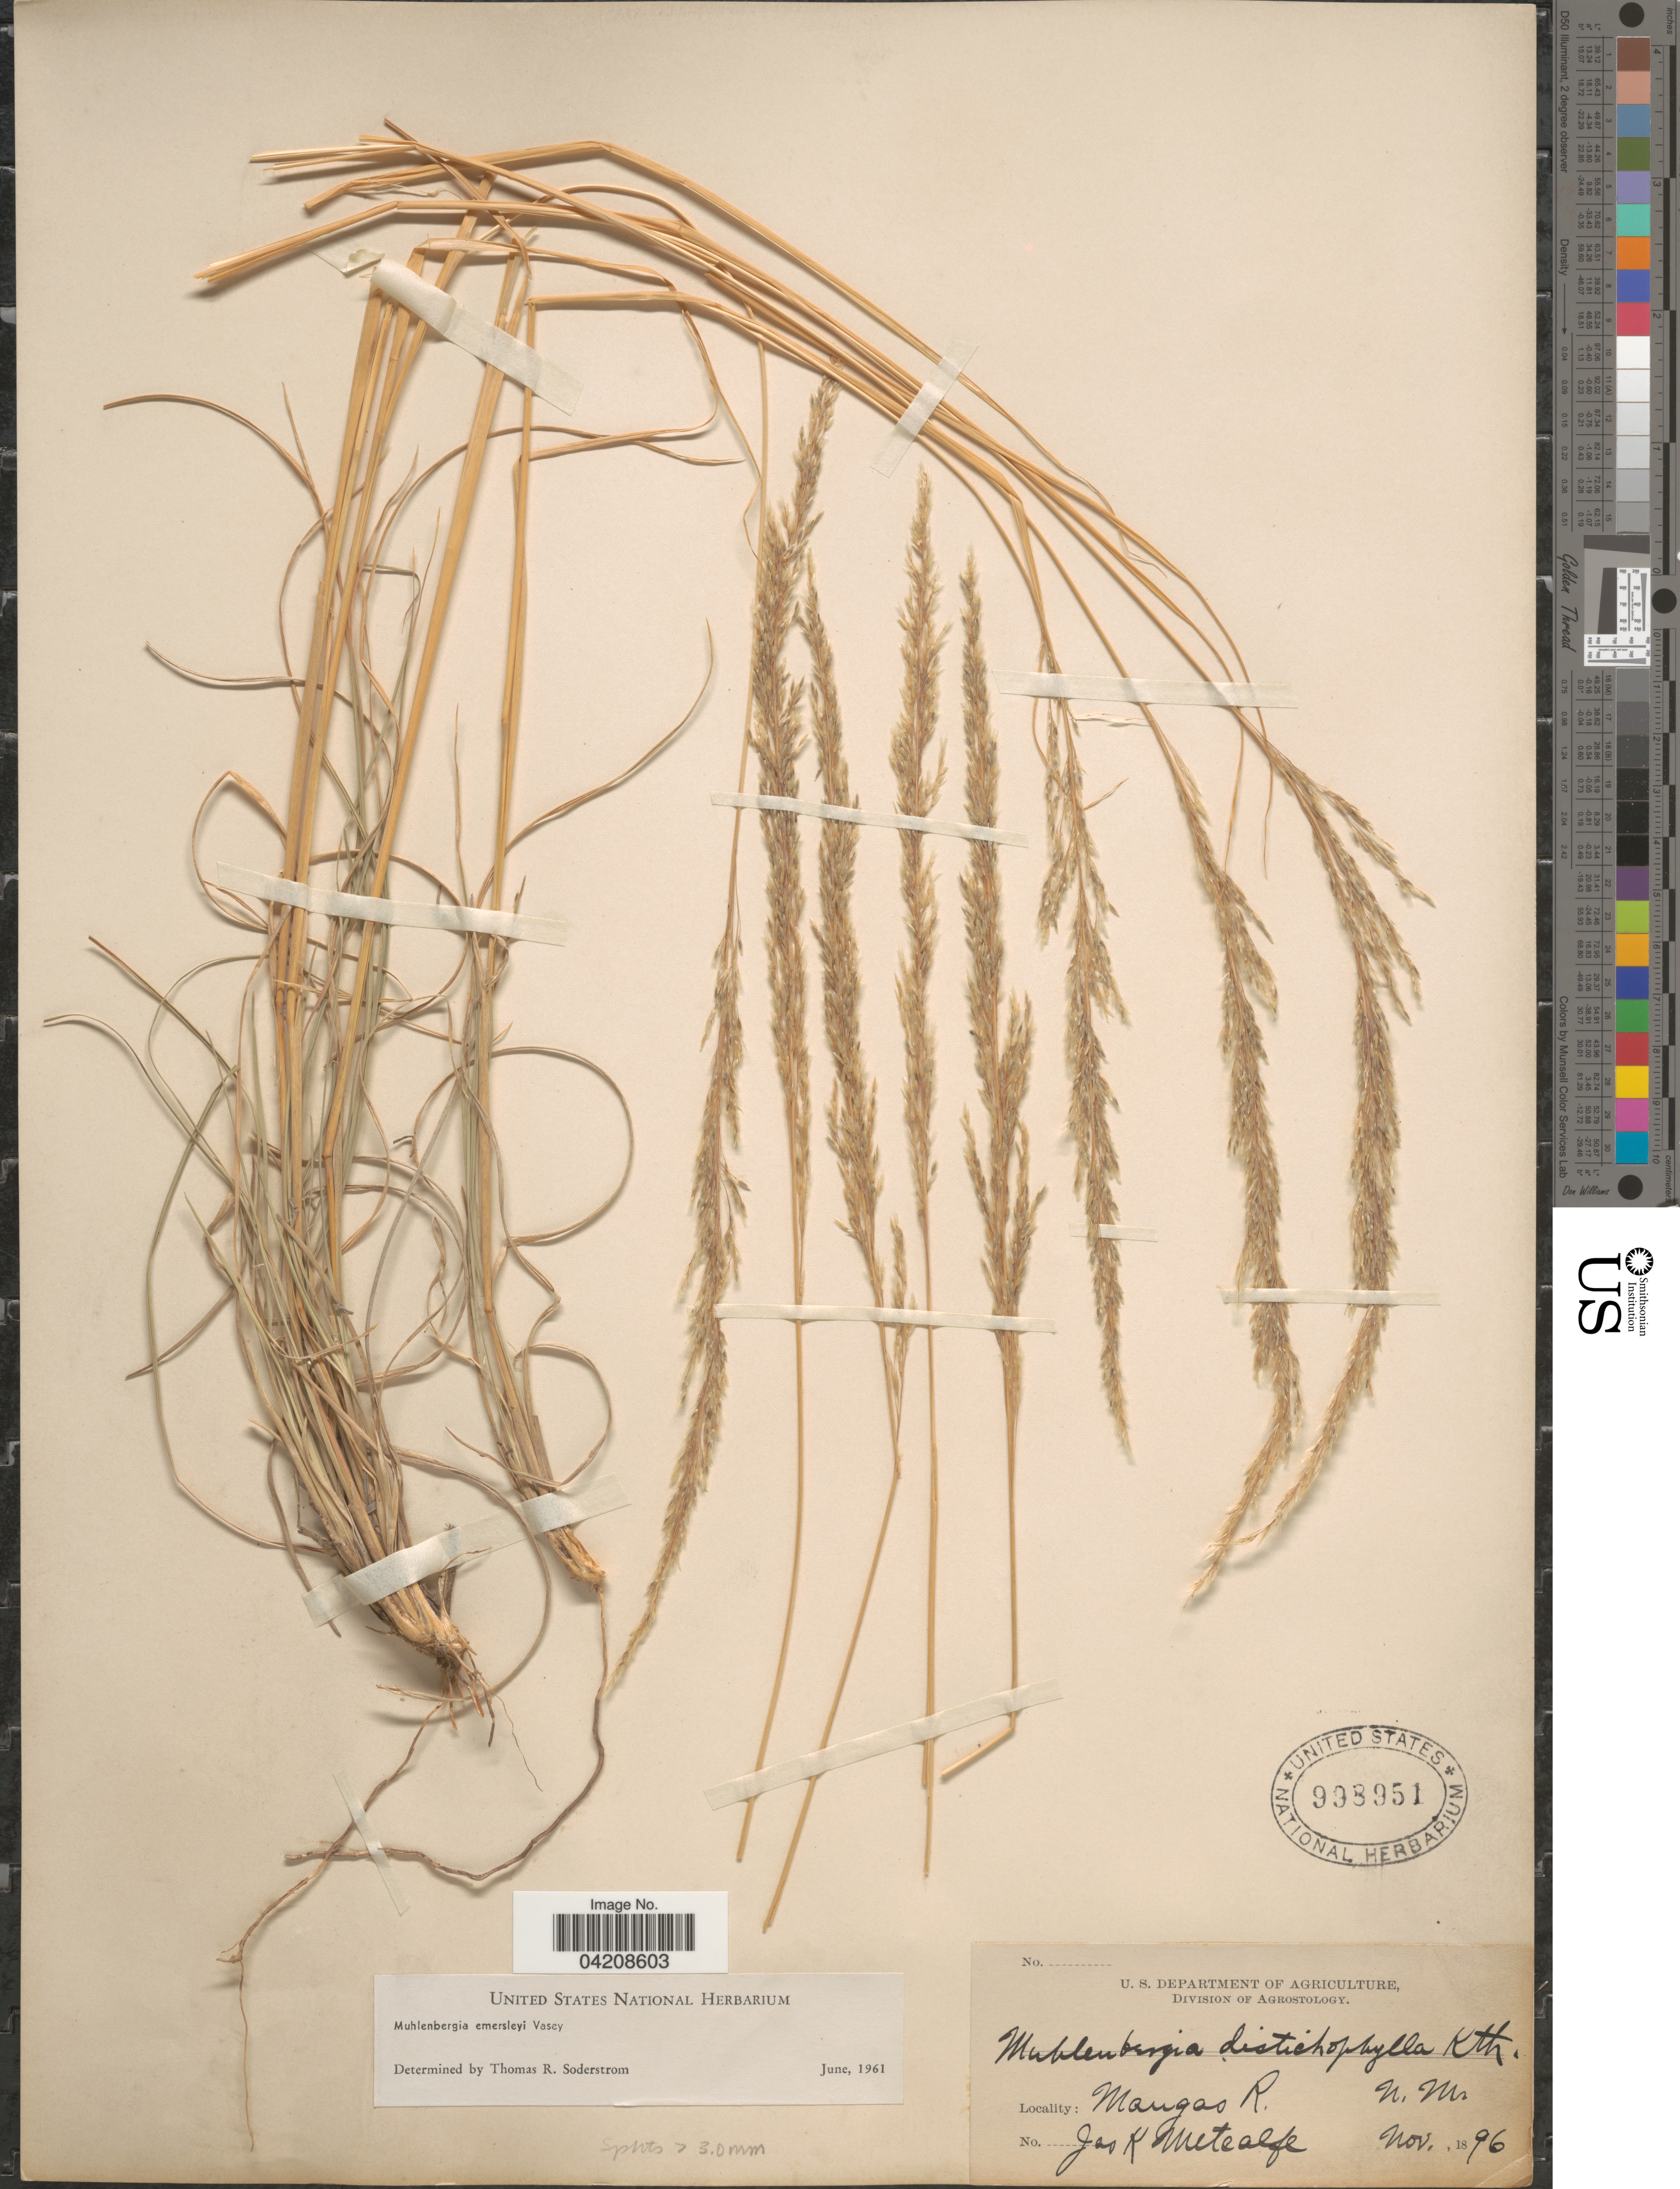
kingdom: Plantae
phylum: Tracheophyta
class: Liliopsida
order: Poales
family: Poaceae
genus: Muhlenbergia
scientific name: Muhlenbergia emersleyi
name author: Vasey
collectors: J. Metcalfe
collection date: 1896-11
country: United States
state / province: New Mexico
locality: Mangas R.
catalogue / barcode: US 998951